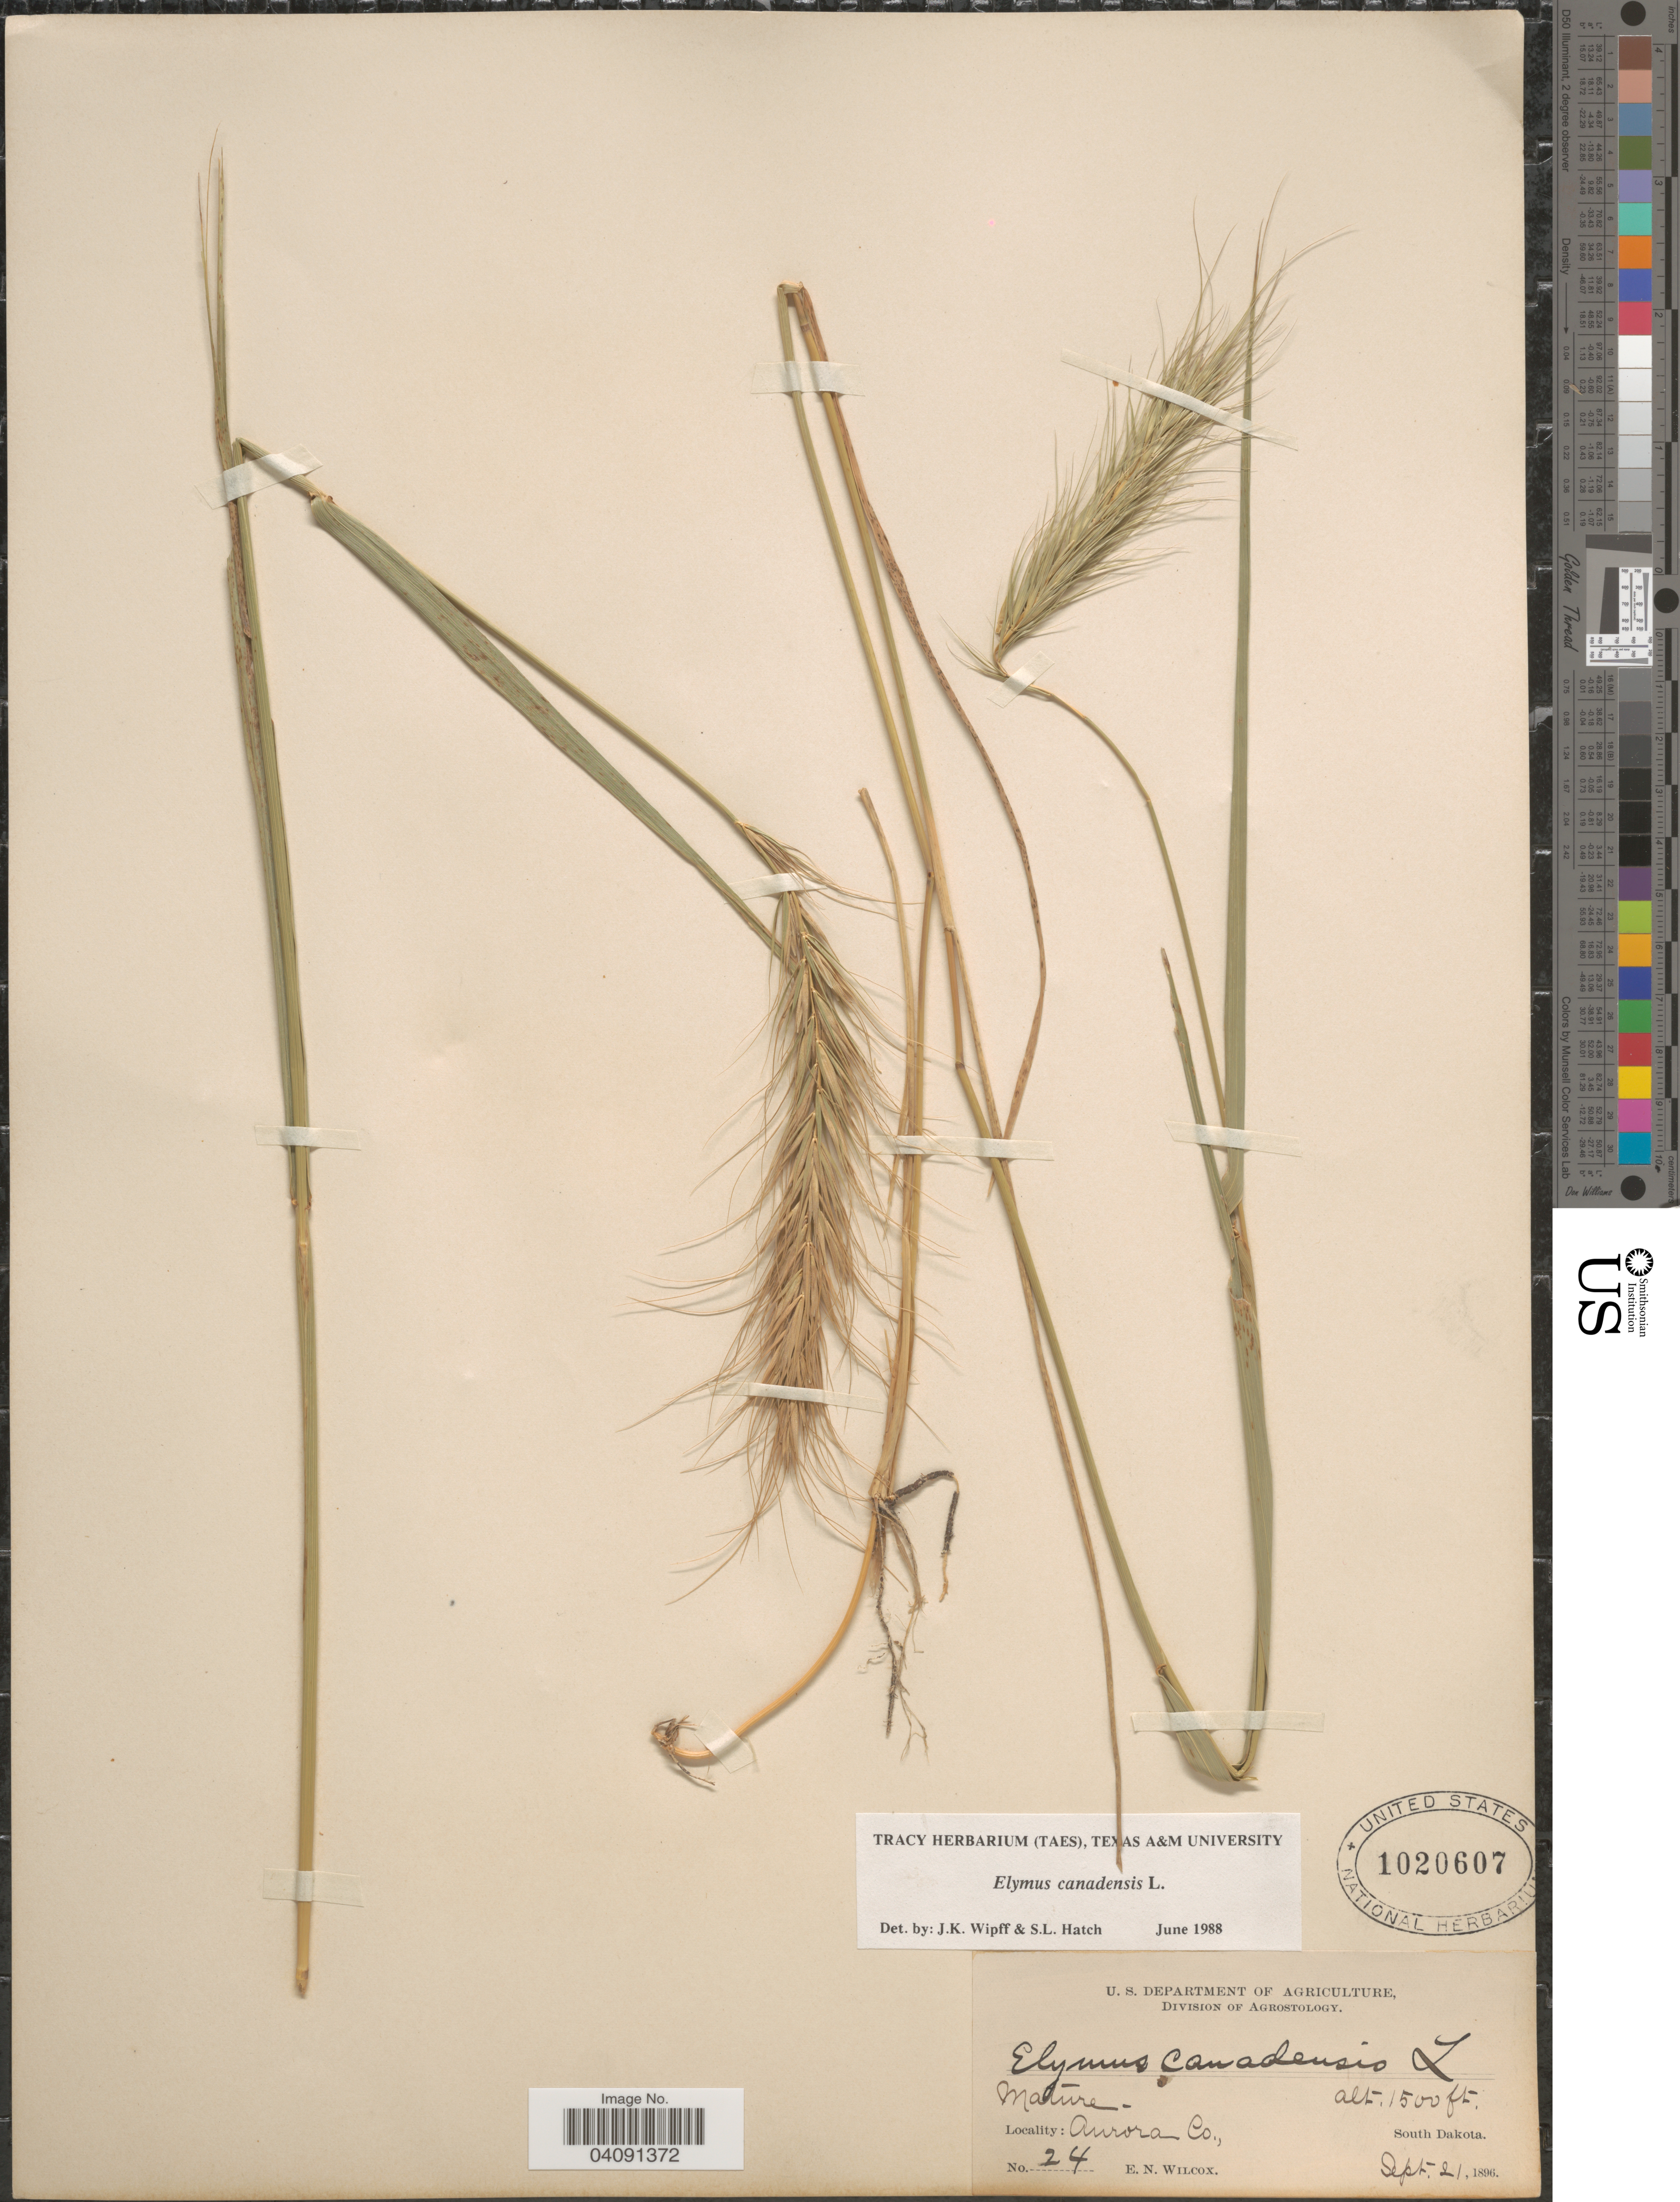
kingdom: Plantae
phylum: Tracheophyta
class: Liliopsida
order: Poales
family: Poaceae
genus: Elymus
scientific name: Elymus canadensis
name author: L.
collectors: E. Wilcox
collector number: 24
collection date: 1896-09-21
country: United States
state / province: South Dakota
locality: Aurora Co.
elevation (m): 457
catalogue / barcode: US 1020607